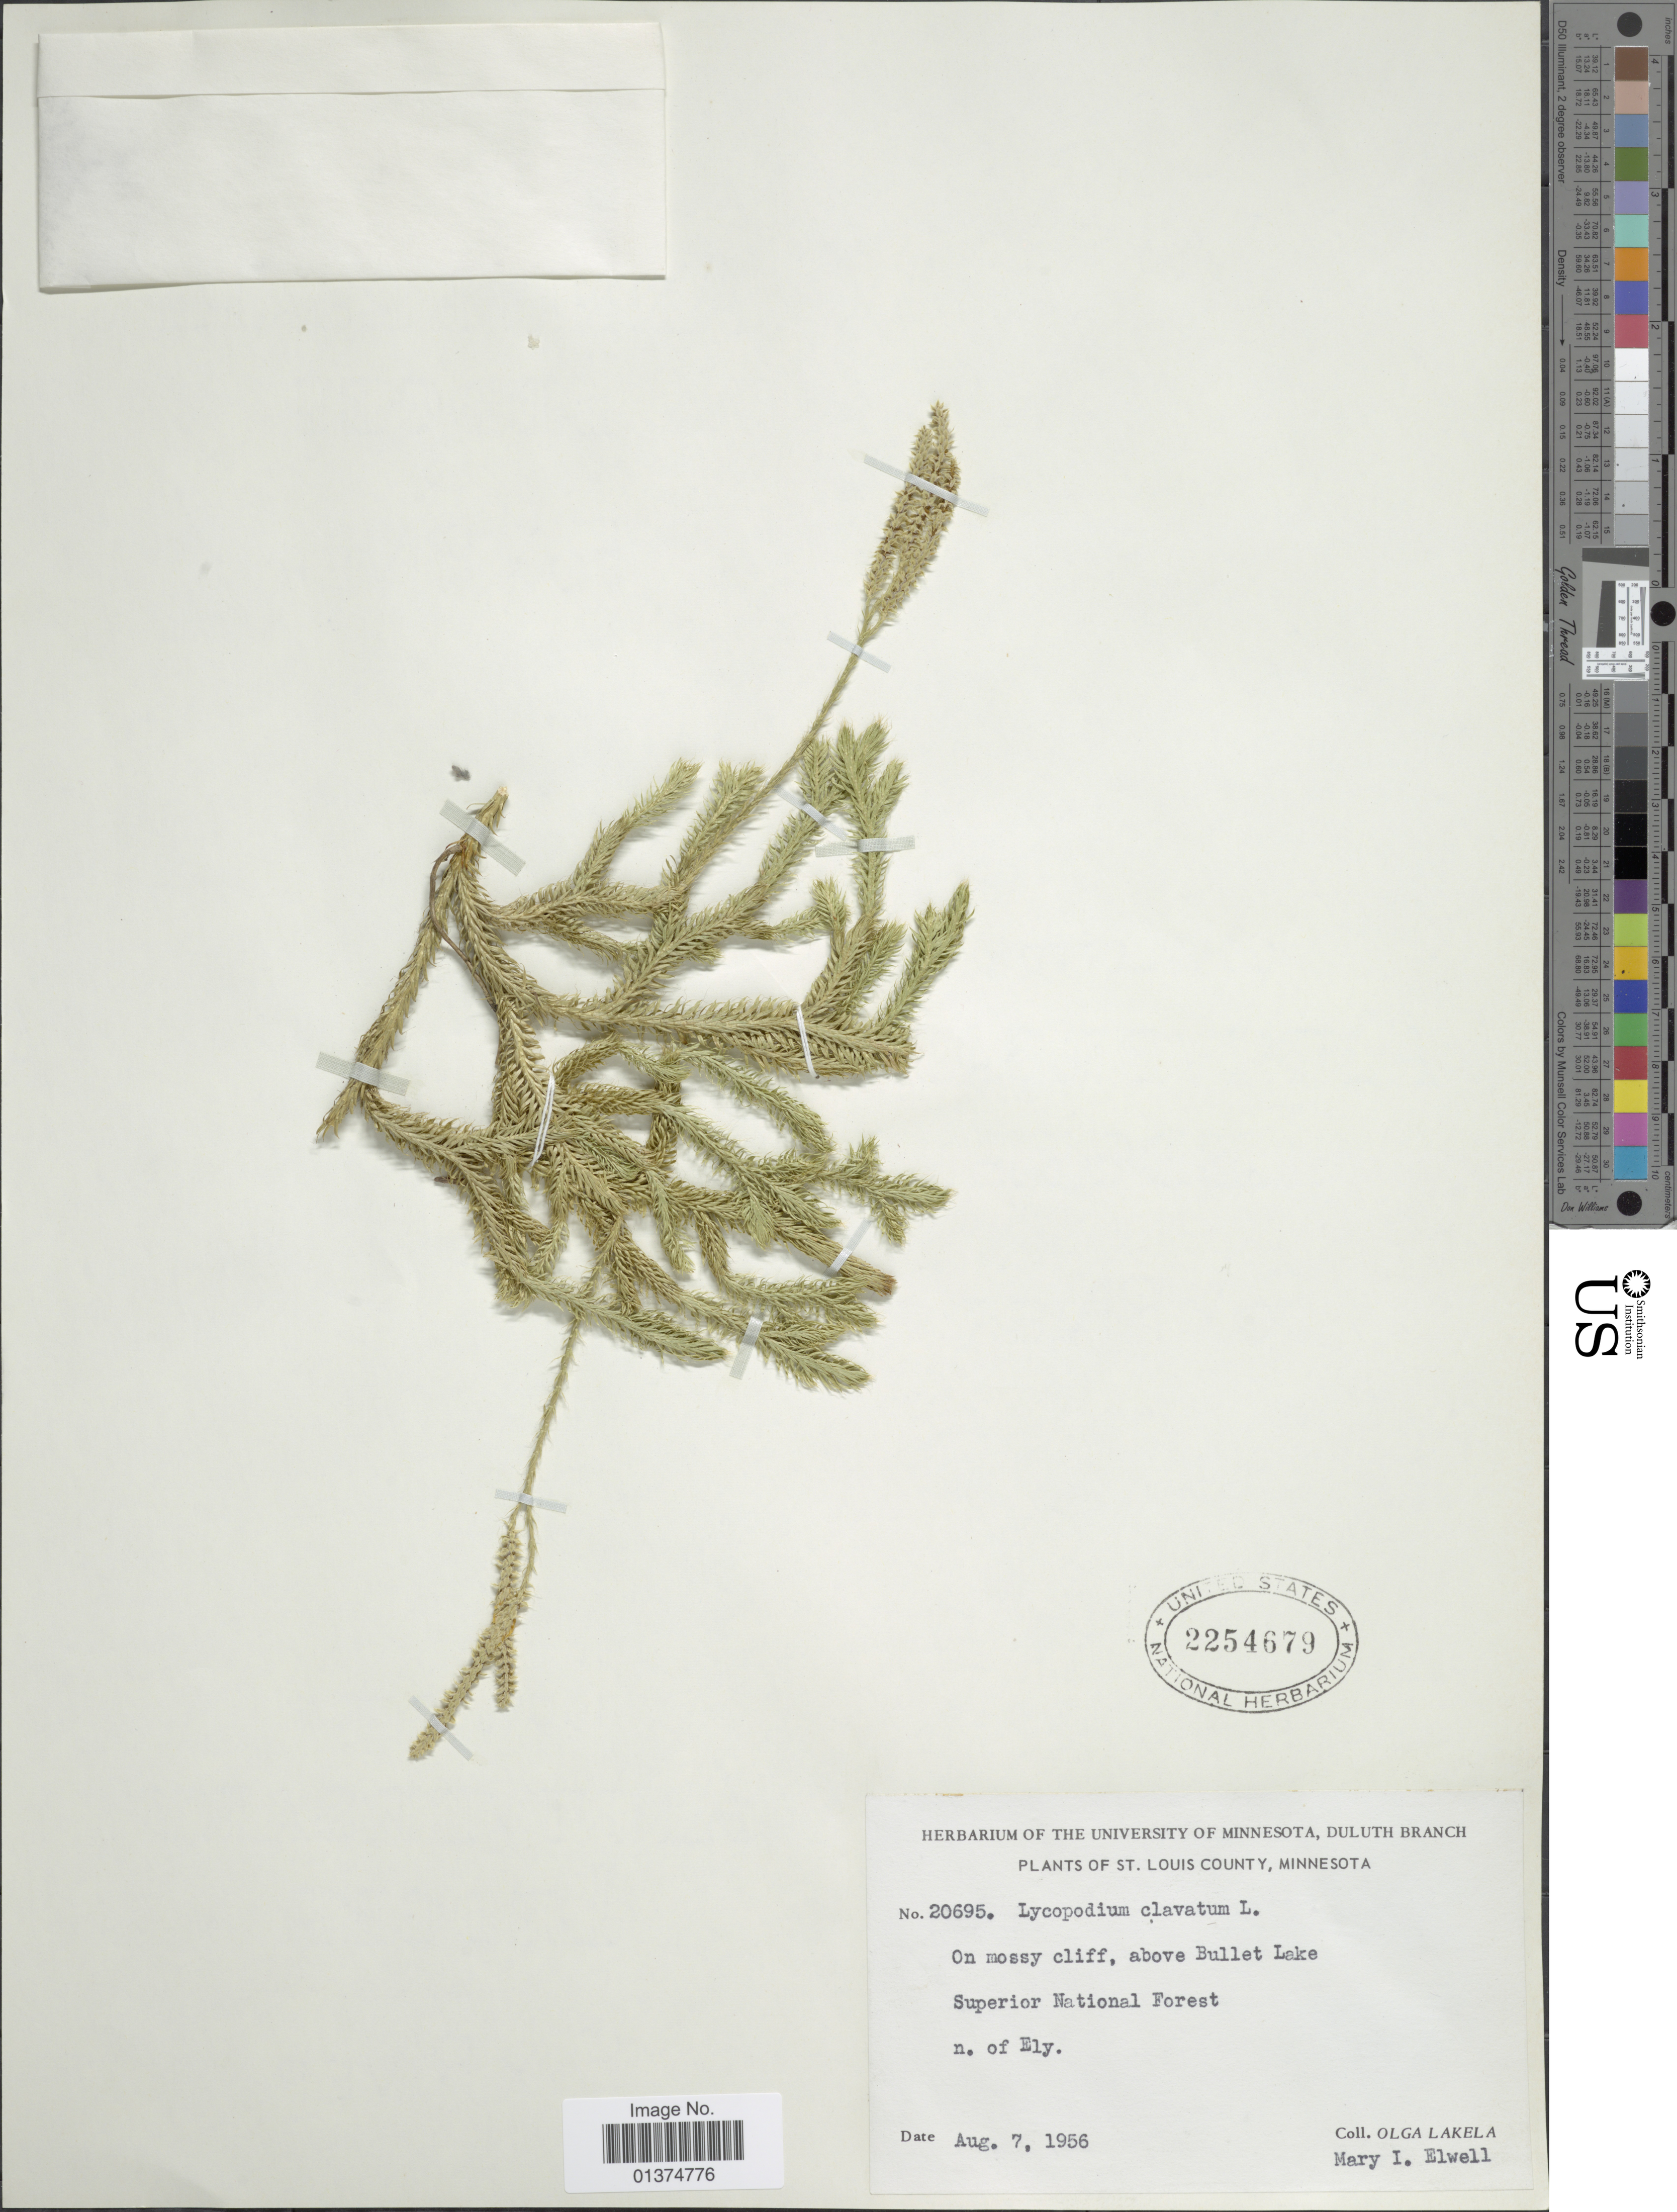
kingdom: Plantae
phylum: Tracheophyta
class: Lycopodiopsida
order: Lycopodiales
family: Lycopodiaceae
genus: Lycopodium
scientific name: Lycopodium clavatum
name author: L.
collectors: O. K. Lakela & M. Elwell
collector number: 20695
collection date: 1956-08-07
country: United States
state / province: Minnesota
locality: St Louis County, On mossy cliff, above Bullet Lake Superior National Forest n. of Ely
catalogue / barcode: US 2254679